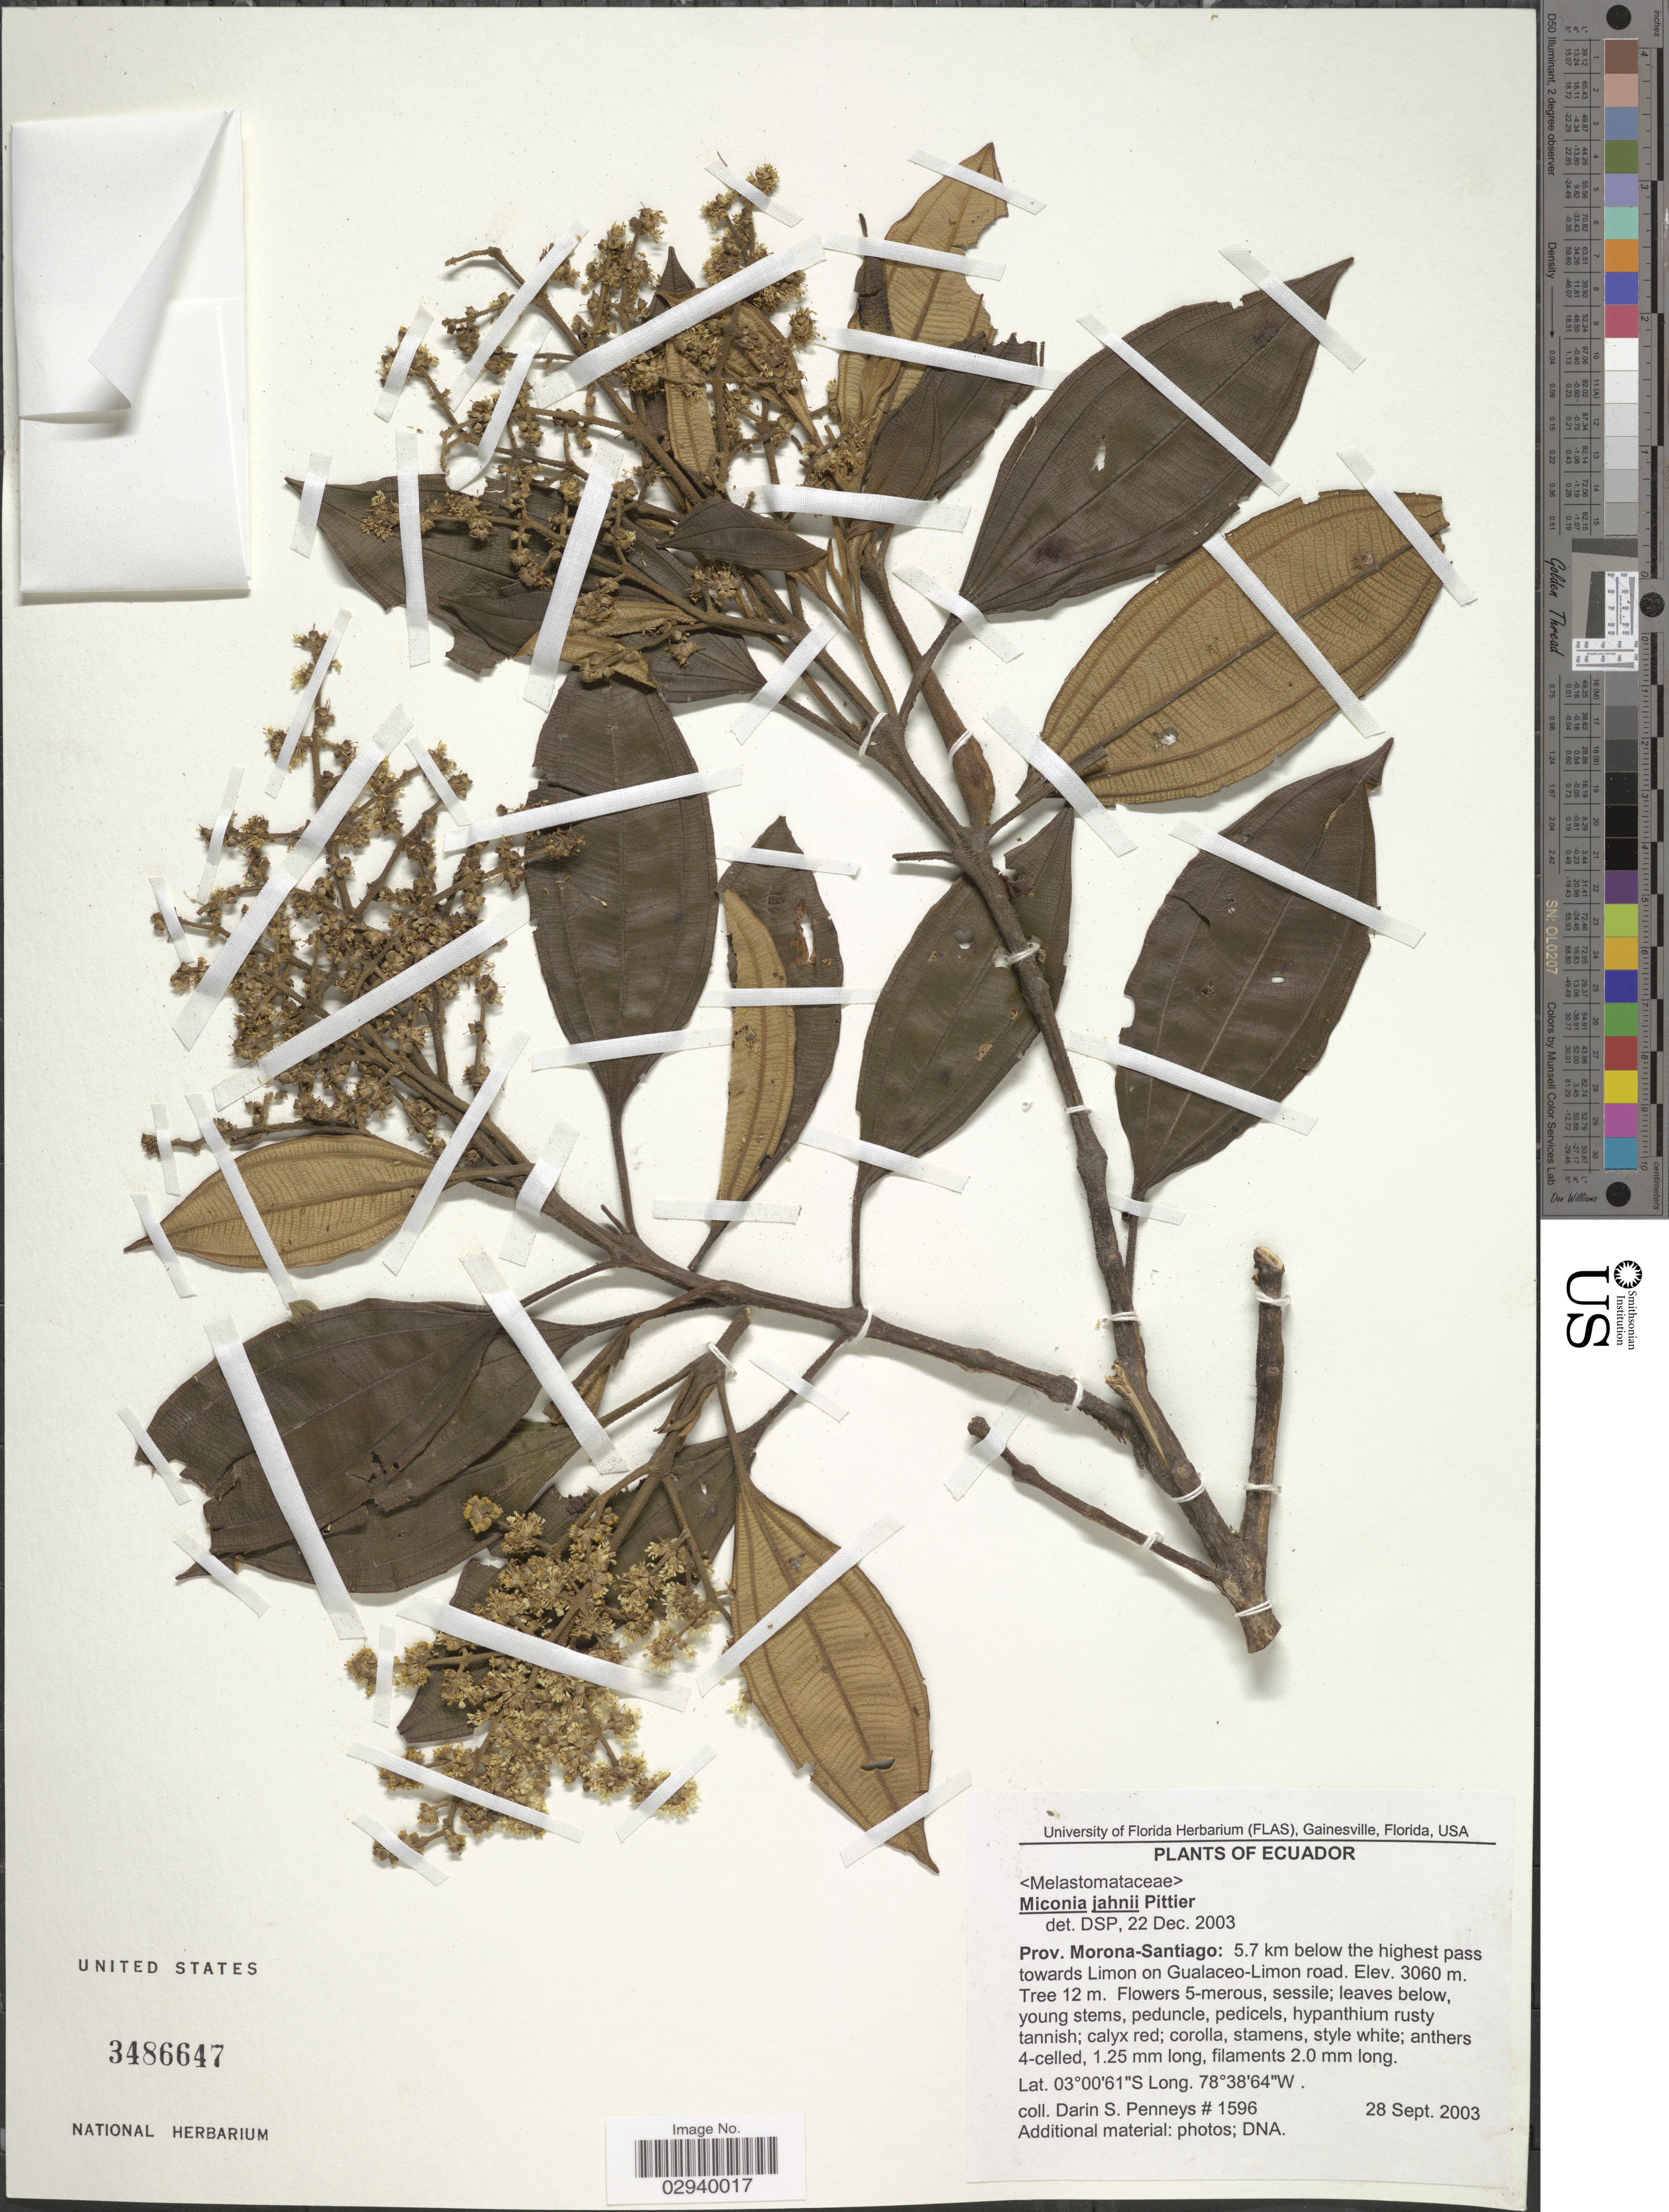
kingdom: Plantae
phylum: Tracheophyta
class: Magnoliopsida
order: Myrtales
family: Melastomataceae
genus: Miconia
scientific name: Miconia jahnii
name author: Pittier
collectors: D. S. Penneys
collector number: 1596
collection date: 2003-09-28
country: Ecuador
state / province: Morona-Santiago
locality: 5.7 km below the highest pass towards Limon on Gualaceo-Limon road.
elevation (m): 3060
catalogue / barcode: US 3486647